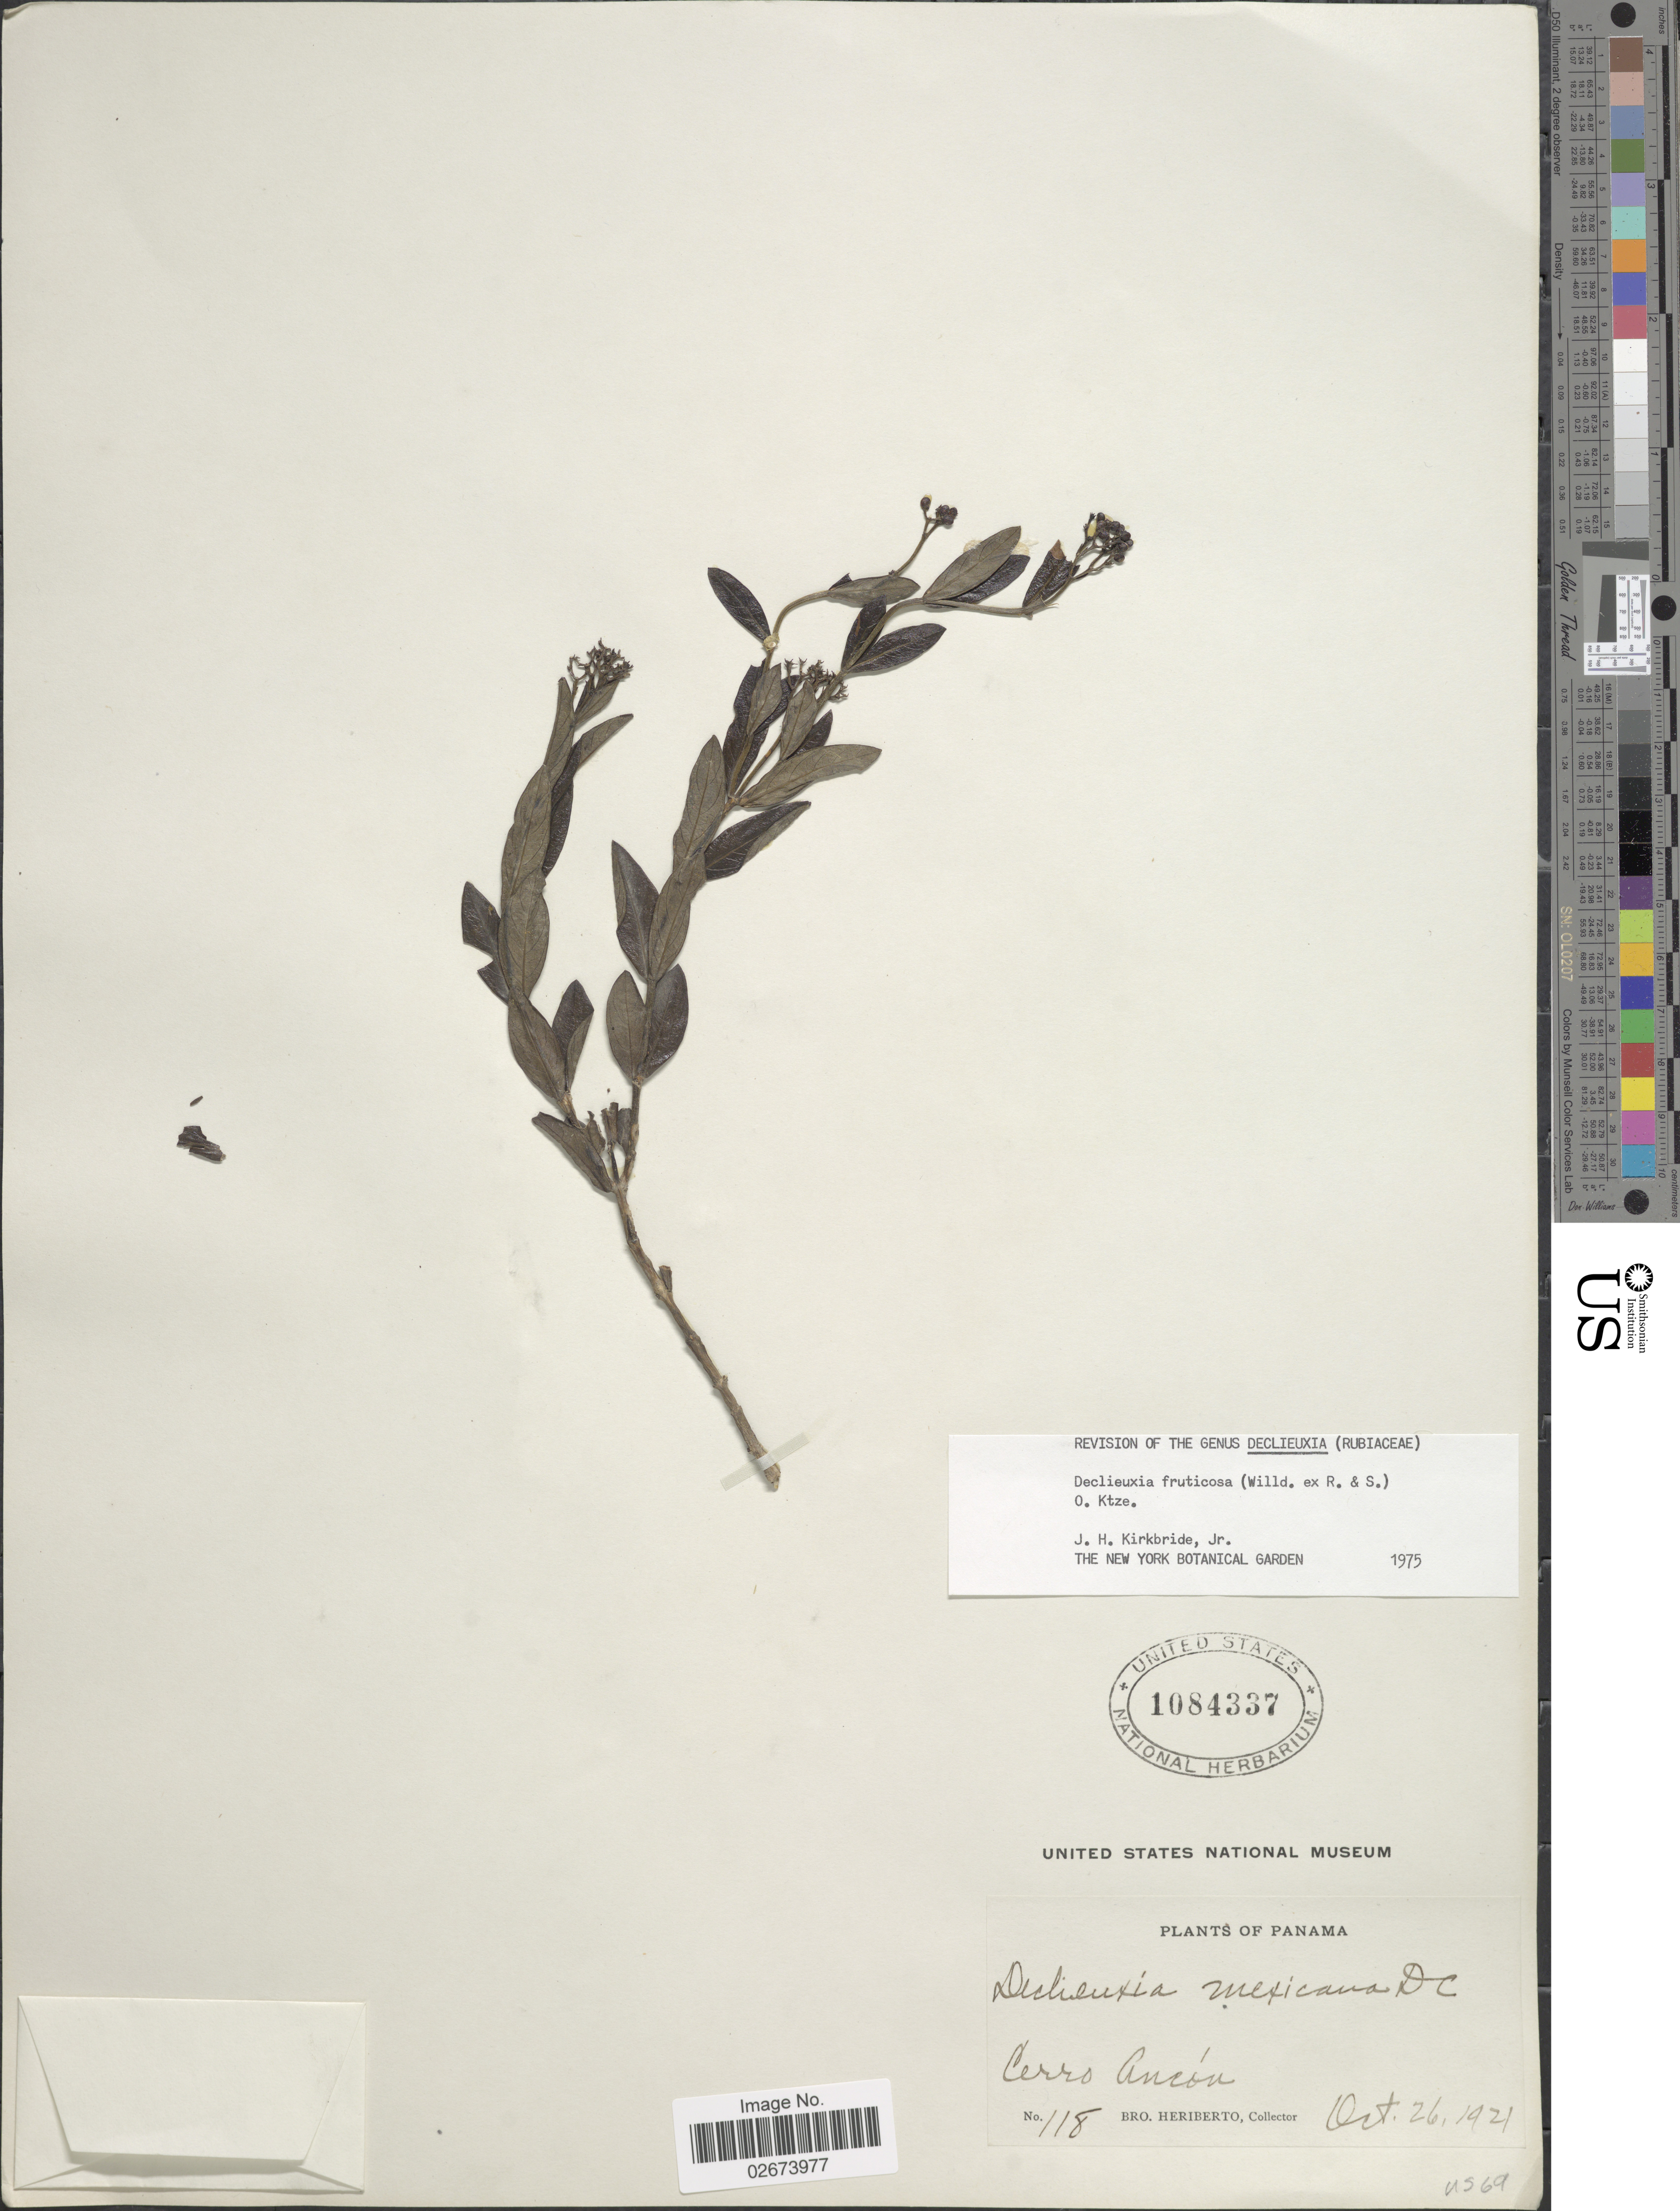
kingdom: Plantae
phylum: Tracheophyta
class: Magnoliopsida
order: Gentianales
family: Rubiaceae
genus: Declieuxia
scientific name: Declieuxia fruticosa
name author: (Willd. ex Roem. & Schult.) Kuntze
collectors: B. Heriberto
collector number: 118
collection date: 1921-10-26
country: Panama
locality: Cerro Ancón.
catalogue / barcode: US 1084337